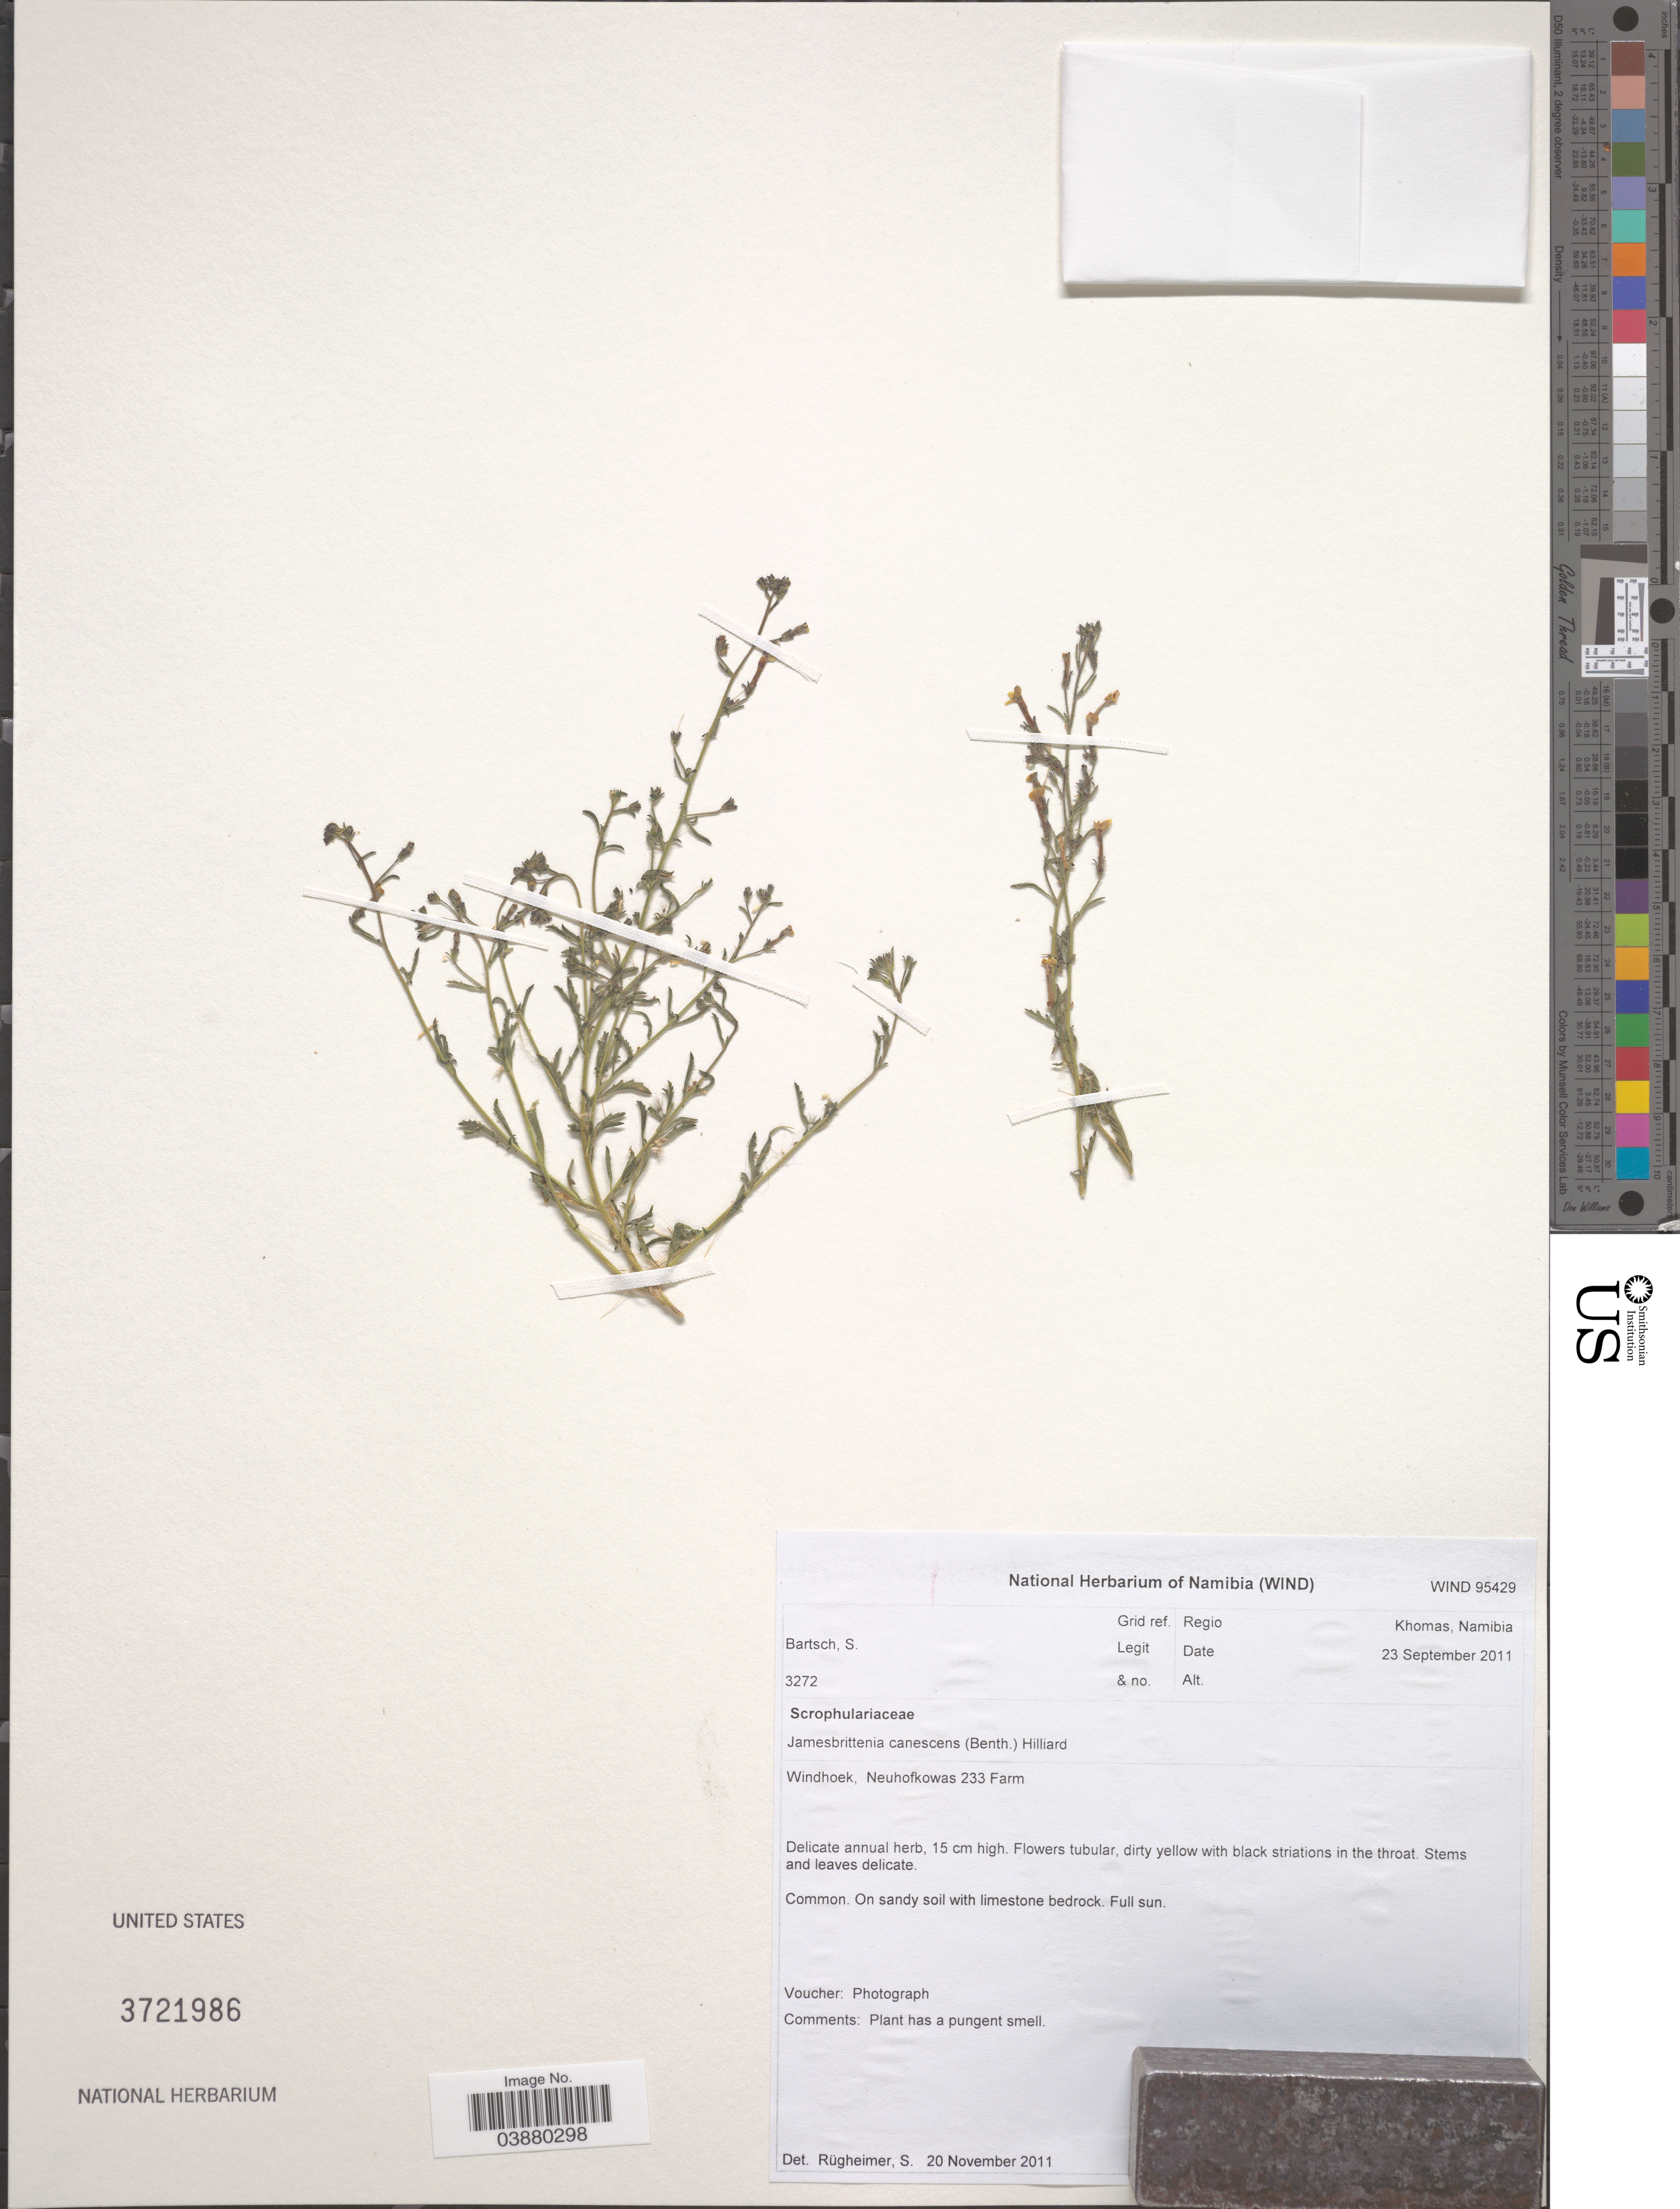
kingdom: Plantae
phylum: Tracheophyta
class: Magnoliopsida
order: Lamiales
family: Scrophulariaceae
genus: Jamesbrittenia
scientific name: Jamesbrittenia canescens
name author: (Benth.) Hilliard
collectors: S. Bartsch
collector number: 3272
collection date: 2011-09-23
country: Namibia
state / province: Khomas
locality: Regio Khomas. Windhoek, Neuhofkowas 233 Farm.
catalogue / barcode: US 3721986